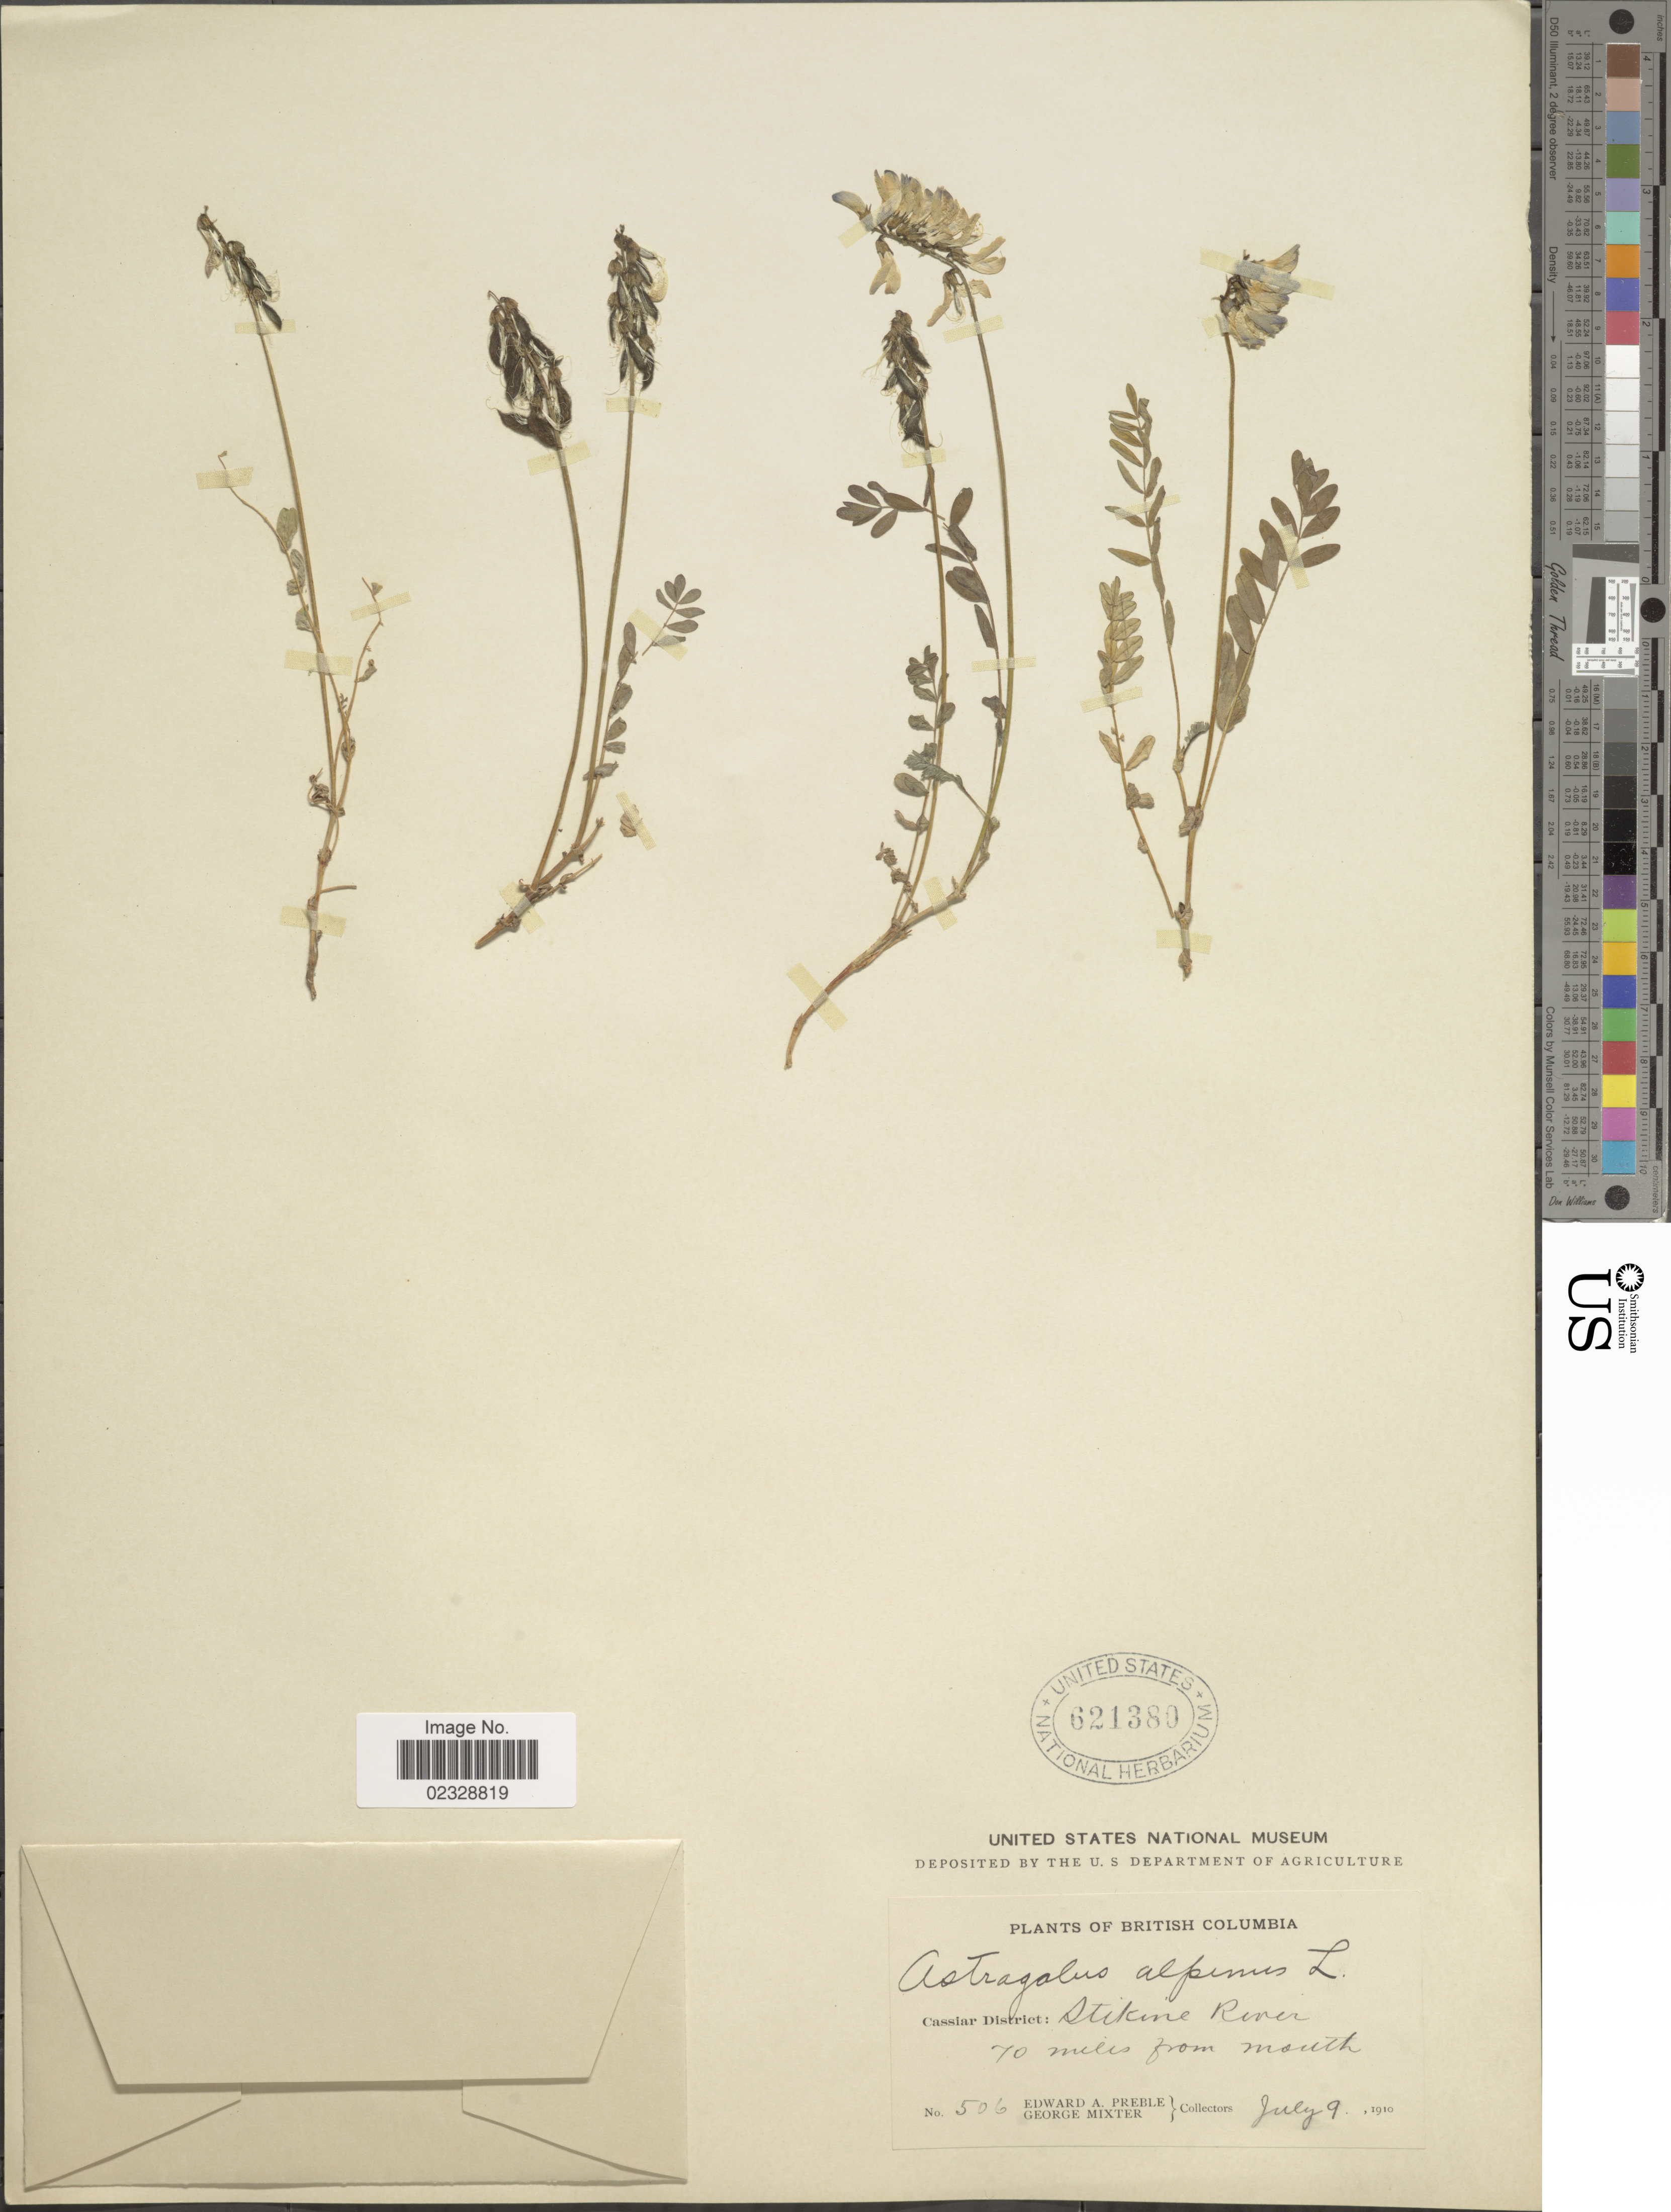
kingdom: Plantae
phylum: Tracheophyta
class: Magnoliopsida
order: Fabales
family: Fabaceae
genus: Astragalus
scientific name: Astragalus alpinus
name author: L.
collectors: E. Preble & G. Mixter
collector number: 506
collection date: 1910-07-09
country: Canada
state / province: British Columbia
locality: Cassiar District, Stikine River, 70 miles from mouth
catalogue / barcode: US 621380